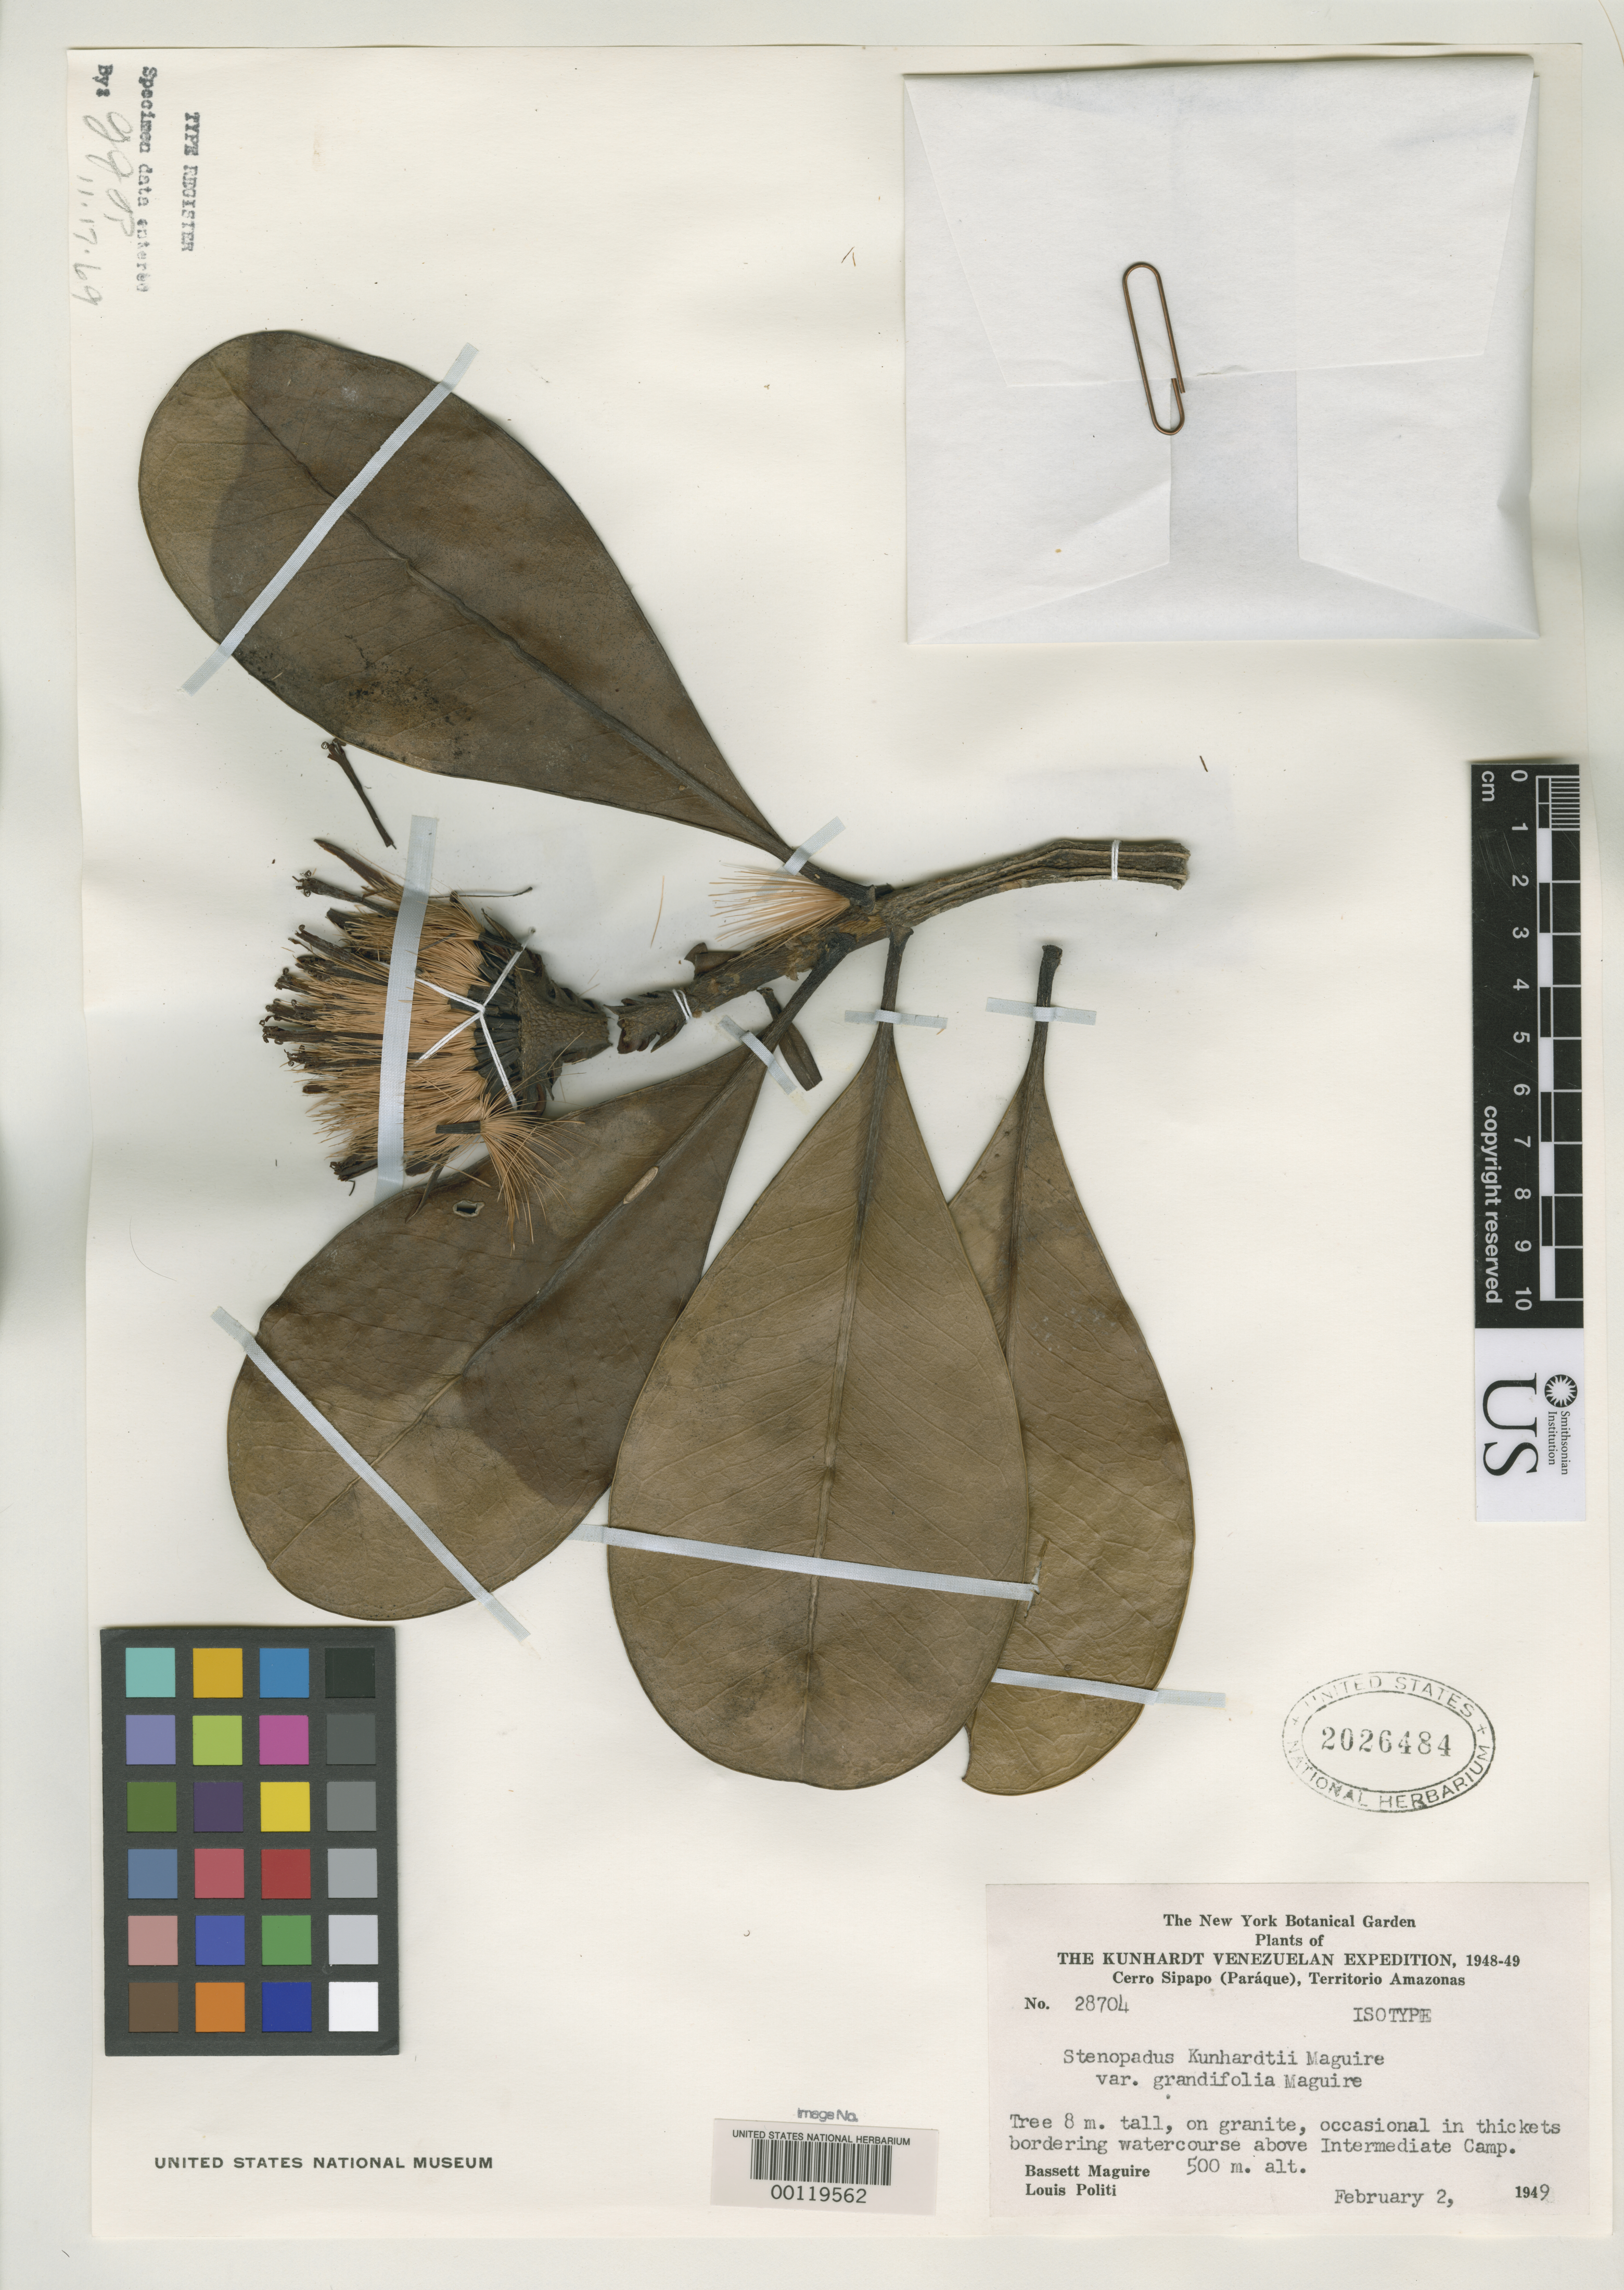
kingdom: Plantae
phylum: Tracheophyta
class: Magnoliopsida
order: Asterales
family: Asteraceae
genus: Stenopadus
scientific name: Stenopadus kunhardtii var. grandifolia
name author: Maguire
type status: Isotype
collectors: B. Maguire & L. Politi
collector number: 28704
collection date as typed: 02 Feb 1949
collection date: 1949-02-02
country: Venezuela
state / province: Amazonas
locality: Cerro Sipapo.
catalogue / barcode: US 2026484